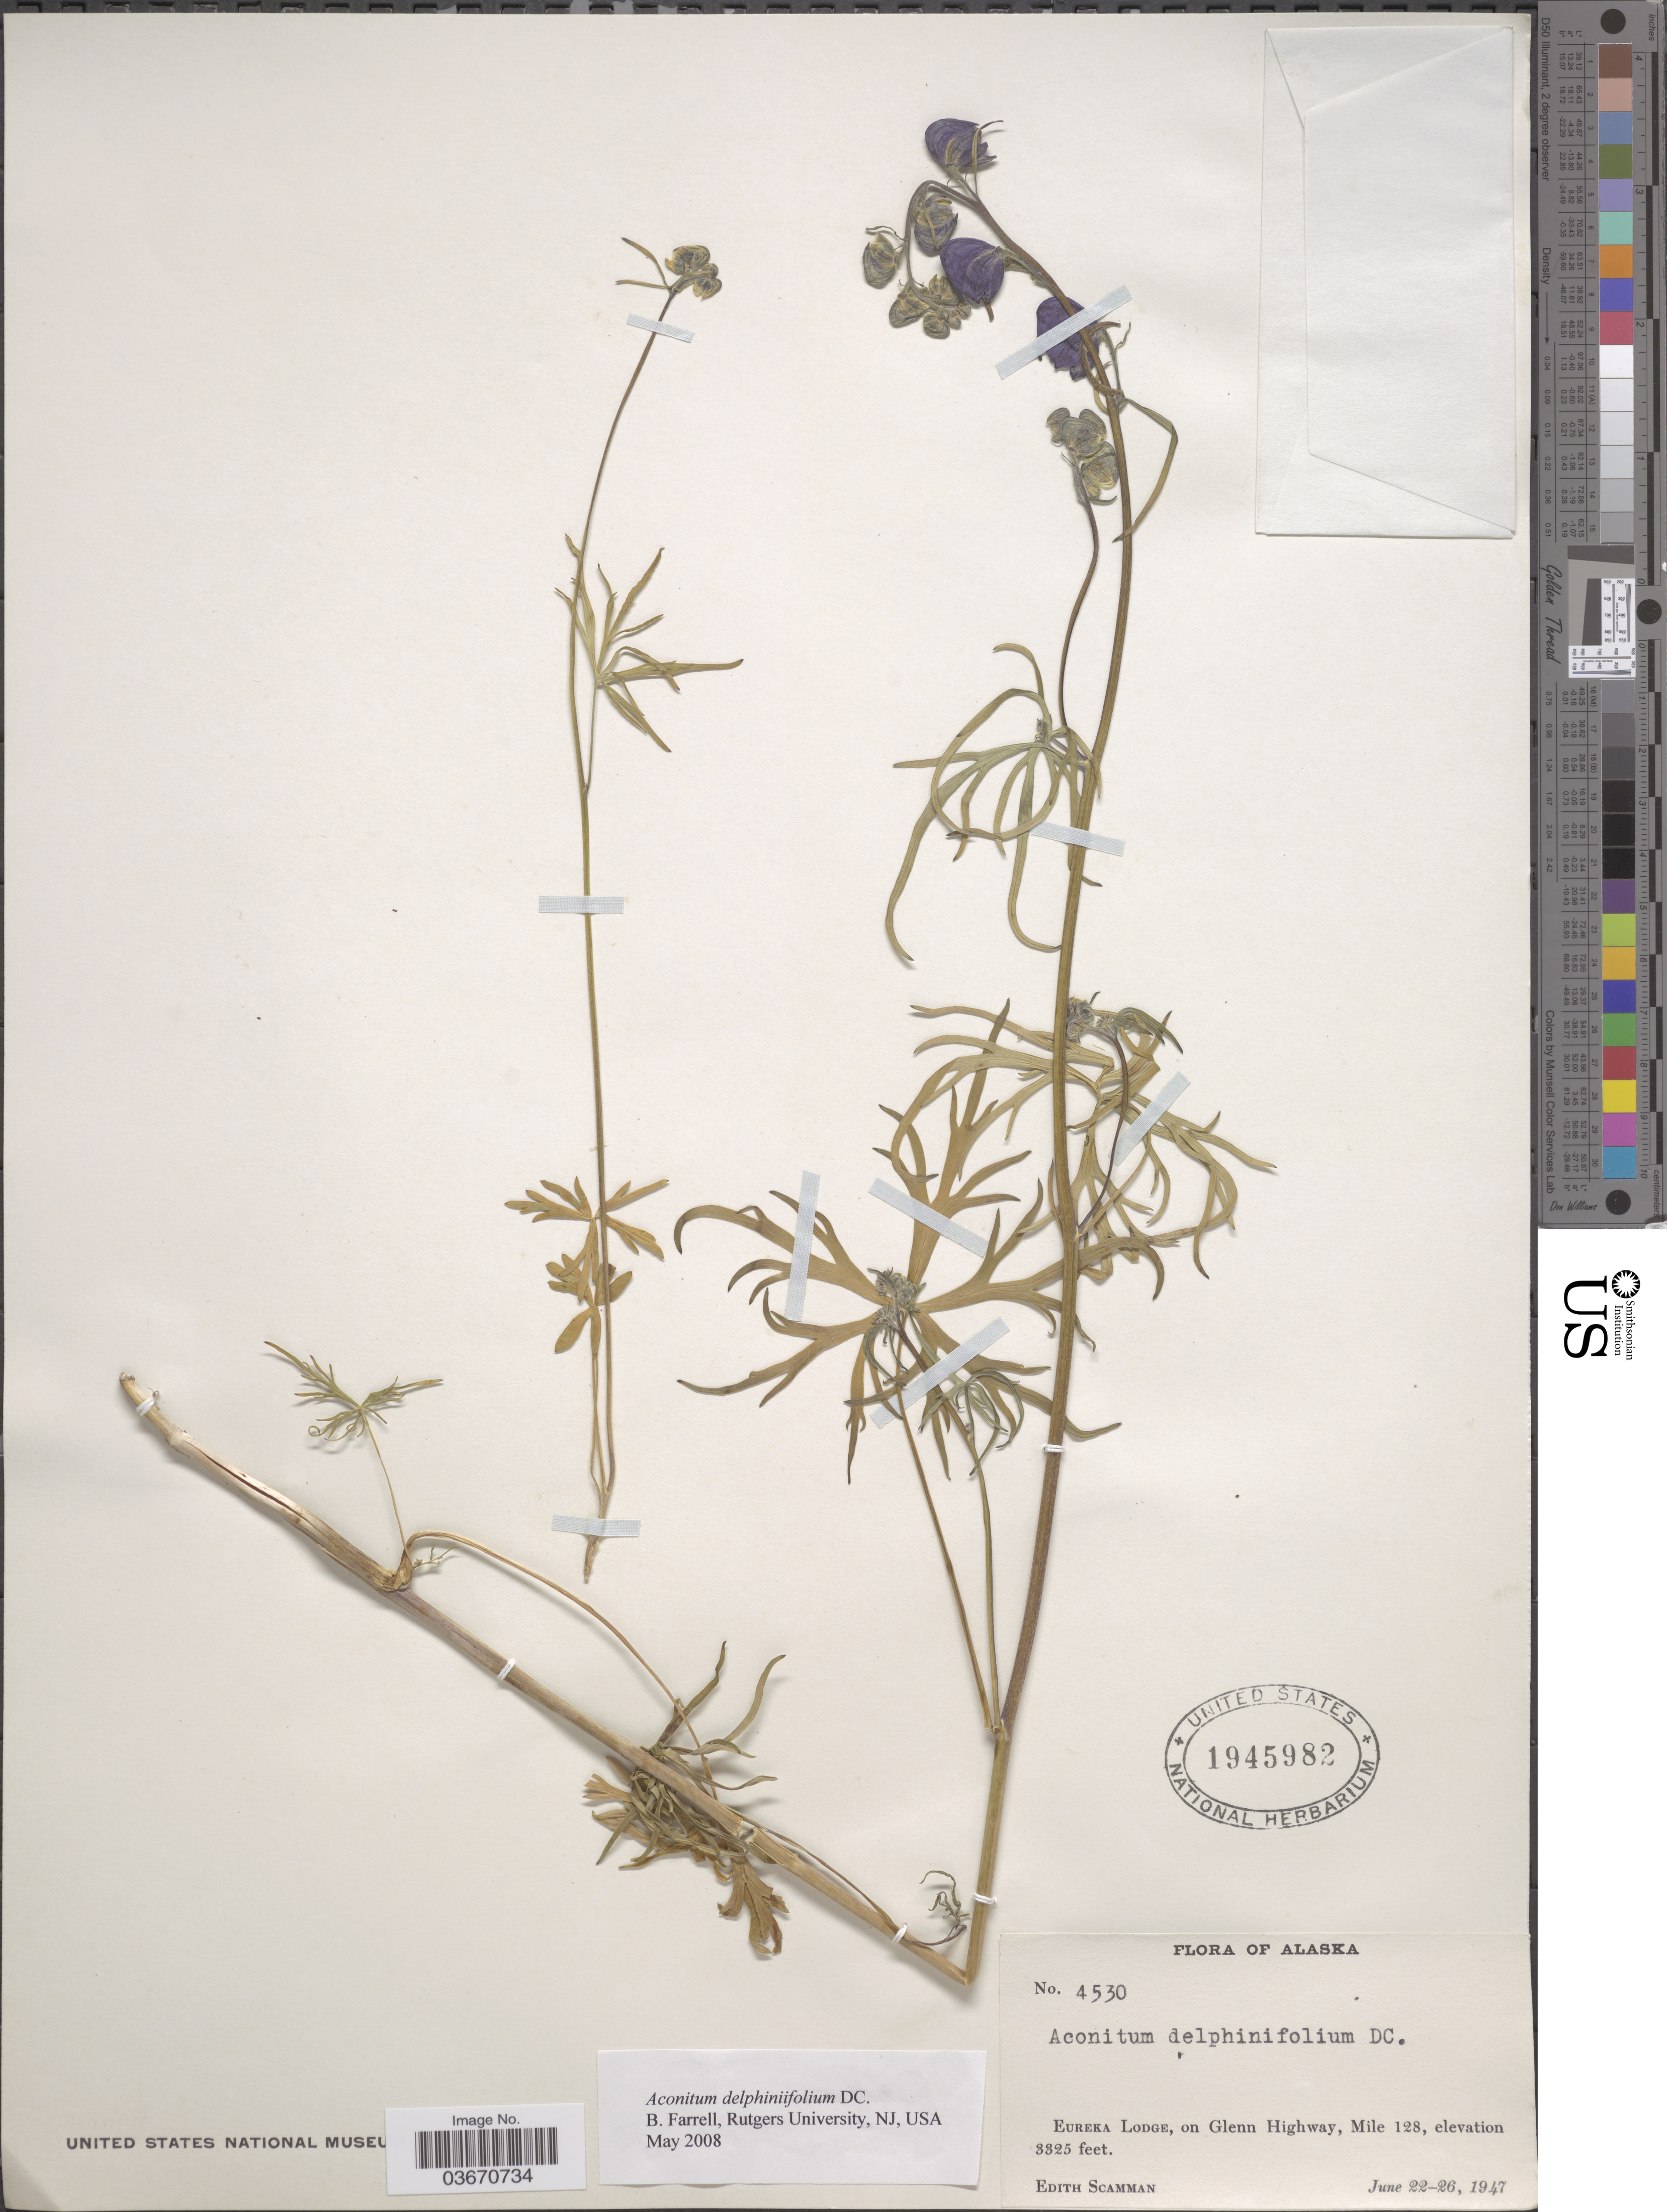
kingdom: Plantae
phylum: Tracheophyta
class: Magnoliopsida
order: Ranunculales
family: Ranunculaceae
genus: Aconitum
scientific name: Aconitum delphinifolium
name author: DC.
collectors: E. Scamman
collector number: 4530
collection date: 1947-06-22/1947-06-26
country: United States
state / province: Alaska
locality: Eureka Lodge, on Glenn Highway, Mile 128.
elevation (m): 1013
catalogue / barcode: US 1945982